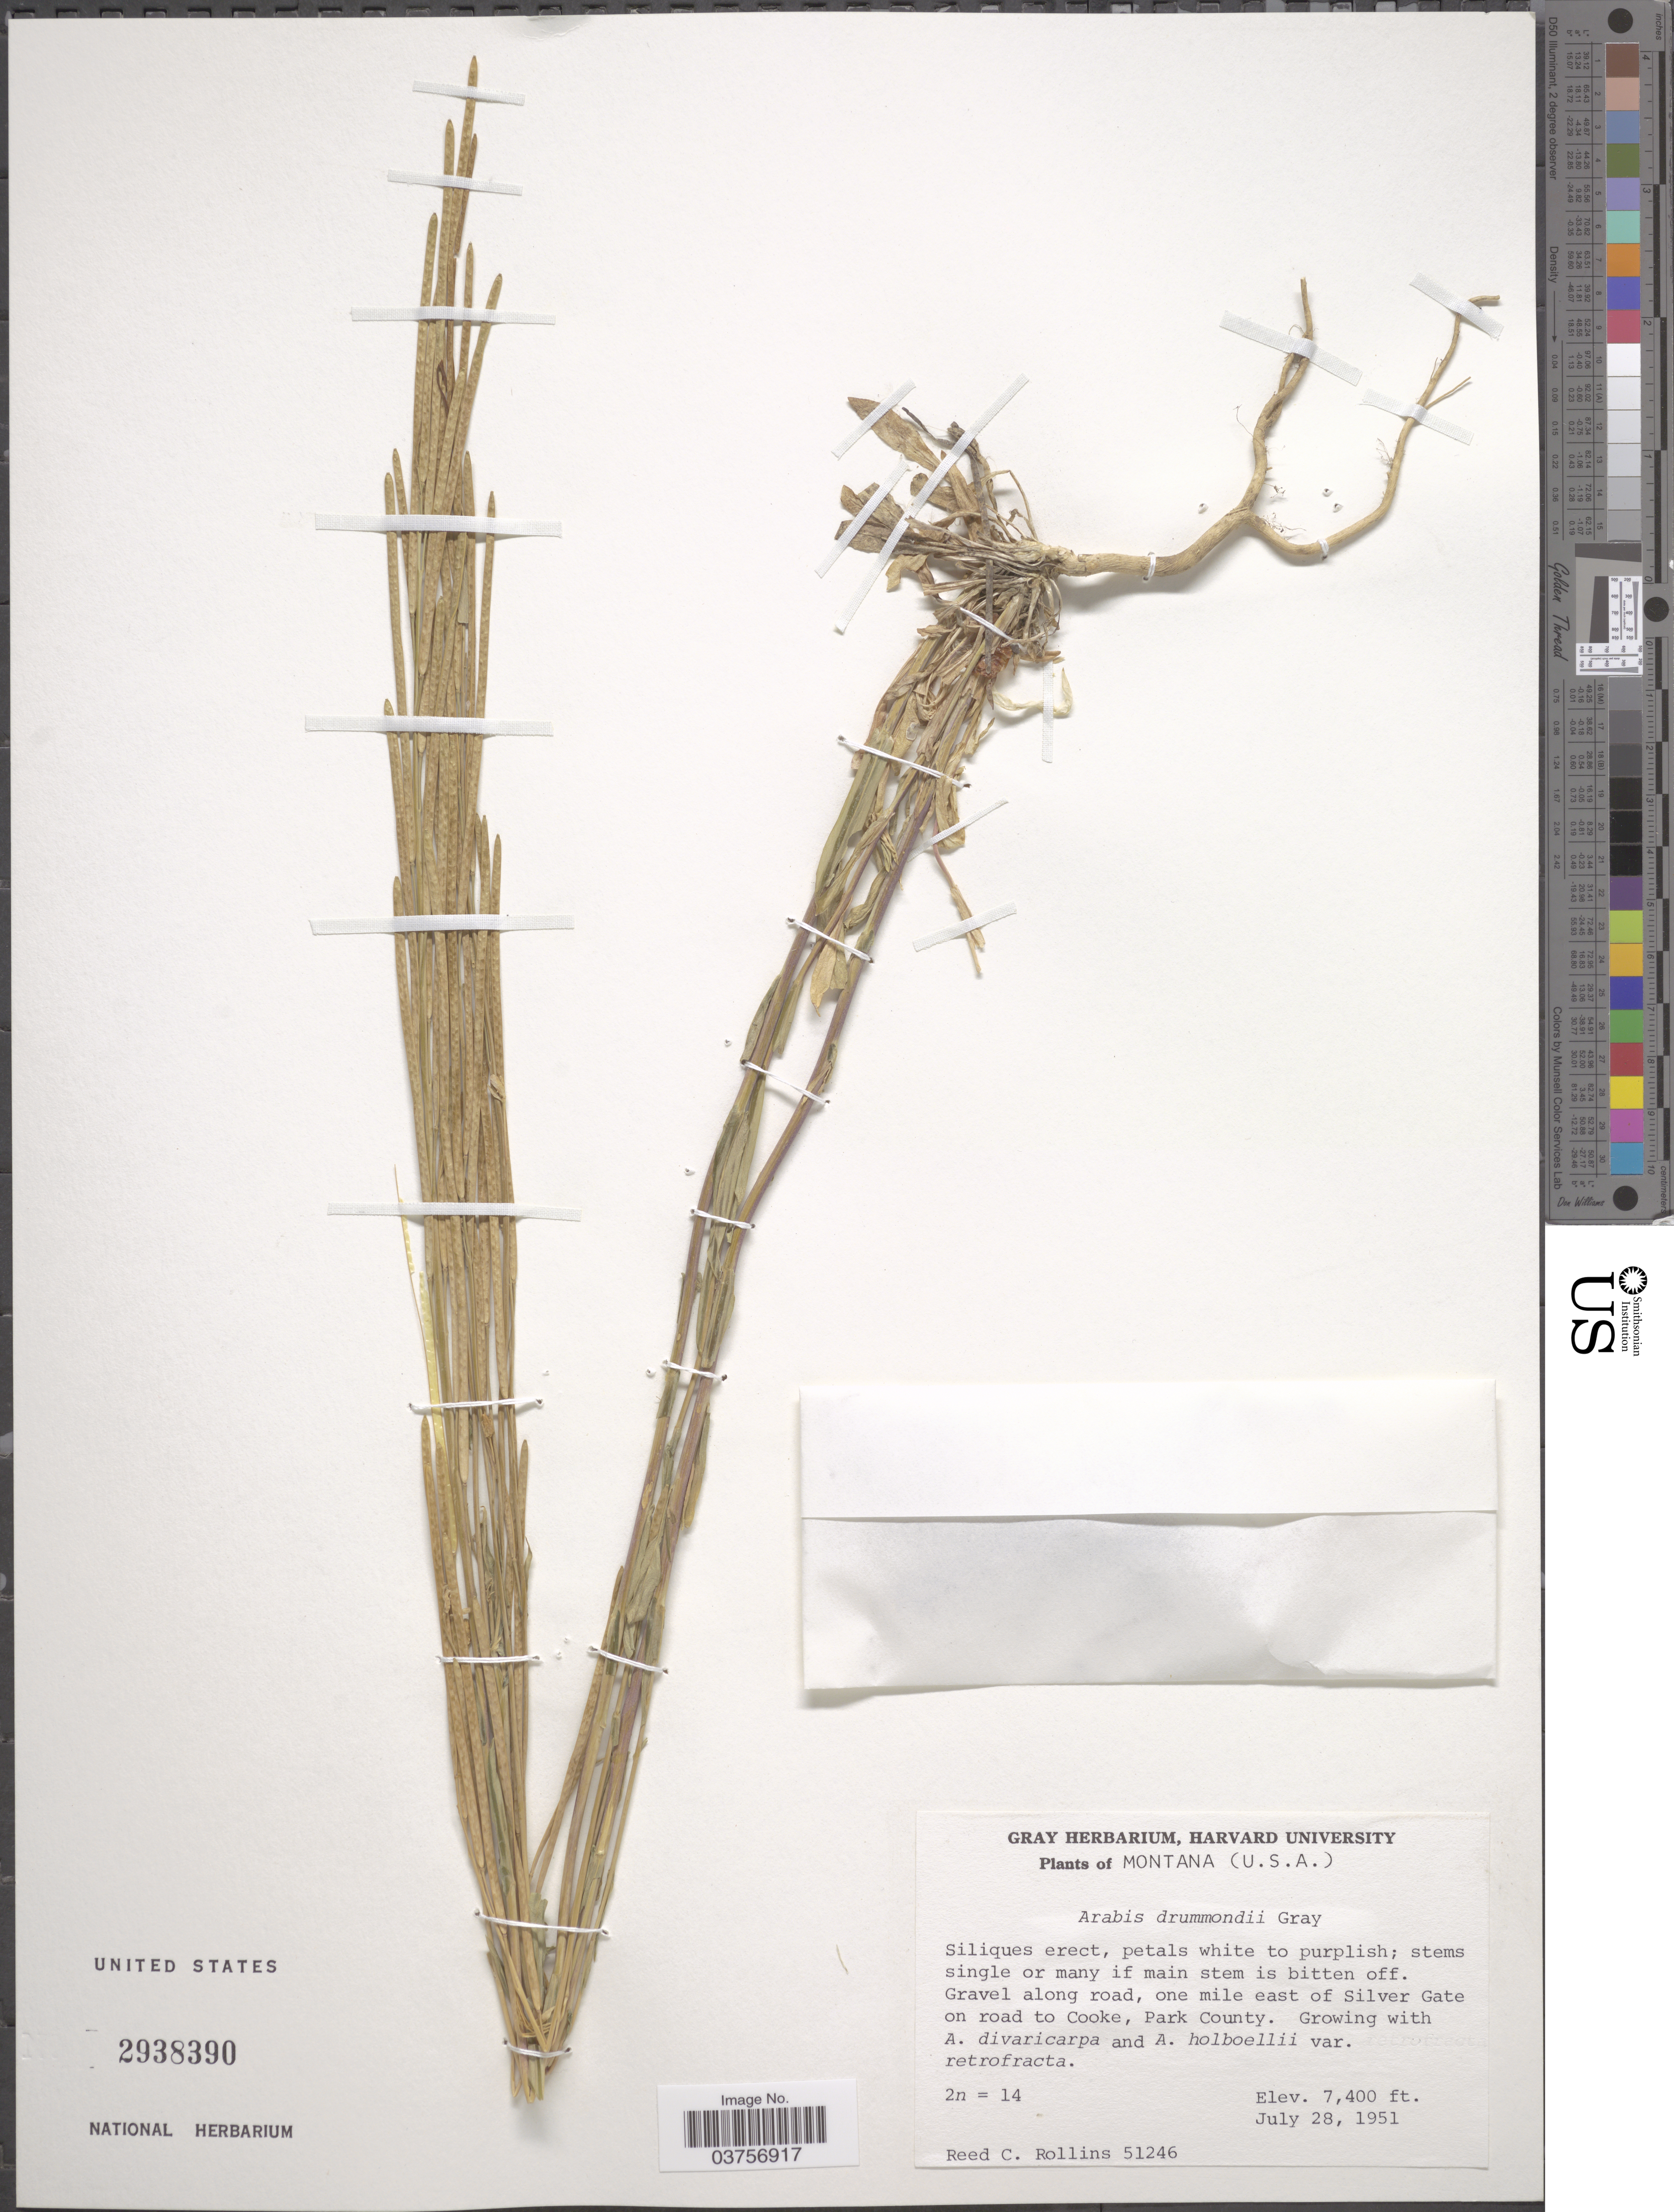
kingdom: Plantae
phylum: Tracheophyta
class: Magnoliopsida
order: Brassicales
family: Brassicaceae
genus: Arabis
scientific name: Arabis drummondii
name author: A. Gray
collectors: R. C. Rollins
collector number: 51246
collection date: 1951-07-28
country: United States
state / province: Montana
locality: Gravel along road, one mile east of Silver Gate on road to Cooke, Park County.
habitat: gravel along road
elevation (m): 2256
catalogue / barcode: US 2938390